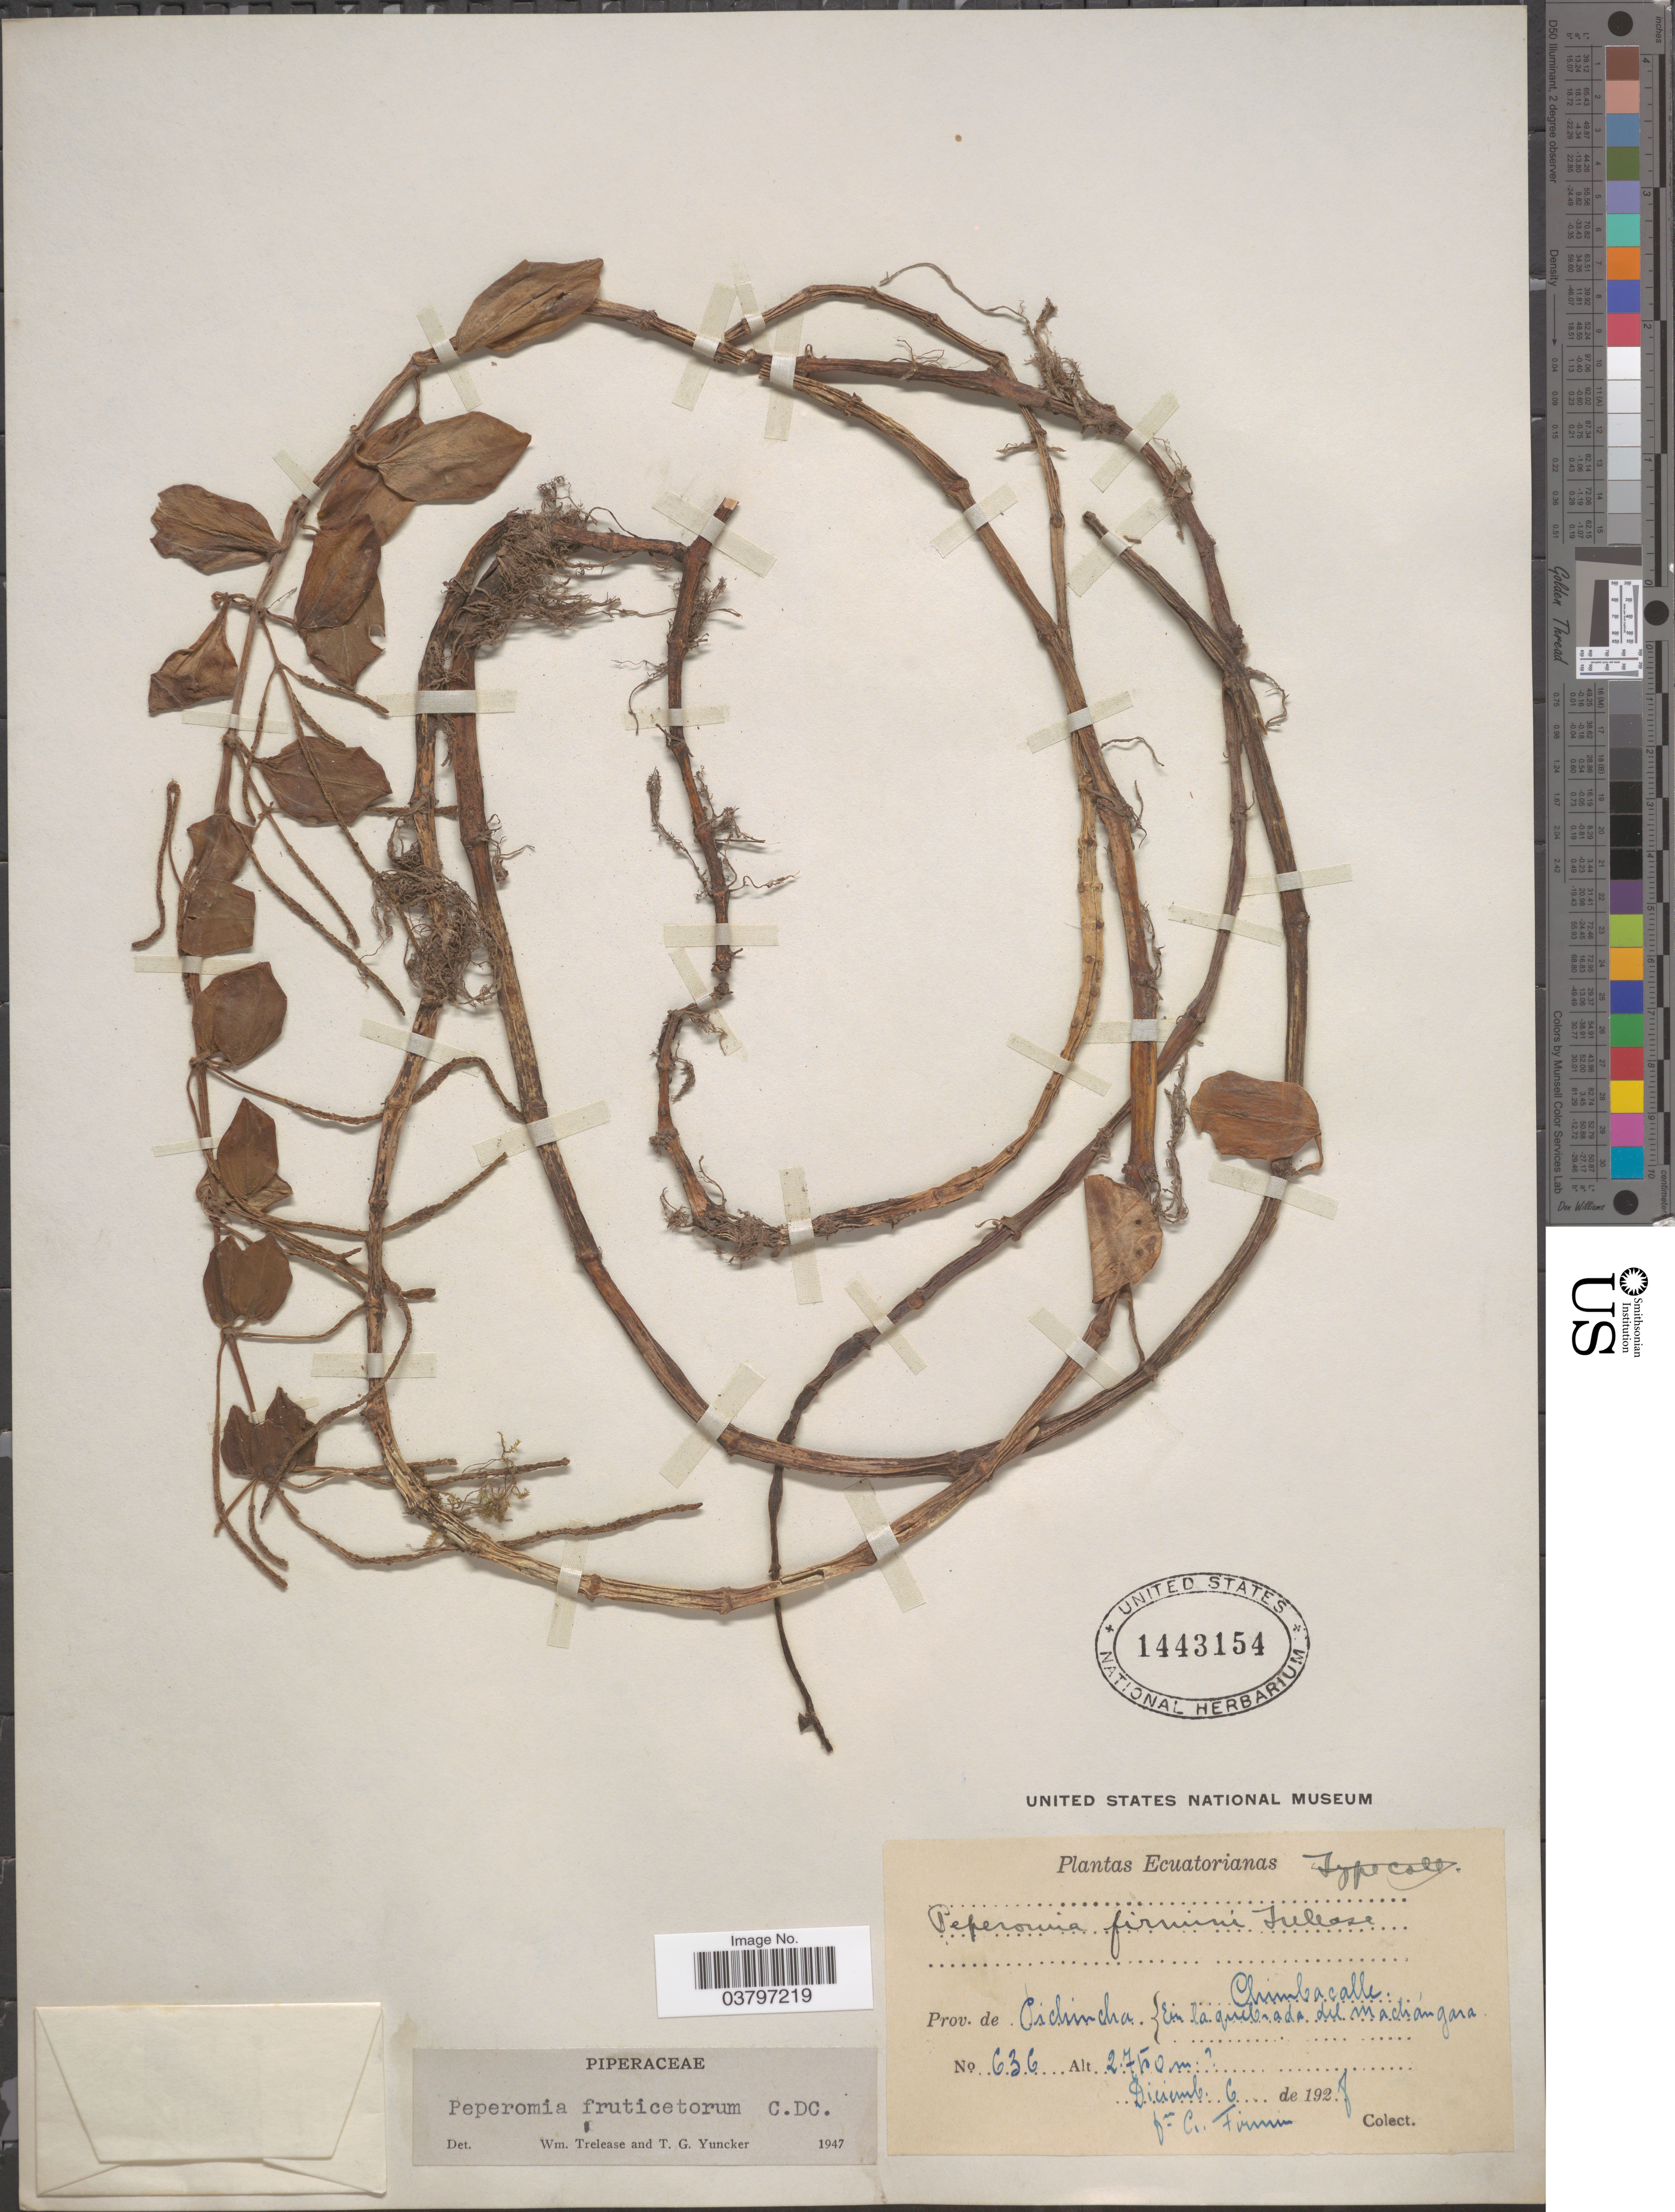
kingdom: Plantae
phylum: Tracheophyta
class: Magnoliopsida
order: Piperales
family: Piperaceae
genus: Peperomia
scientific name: Peperomia fruticetorum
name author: C. DC.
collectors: F. Firmin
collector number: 636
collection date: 1927-12-06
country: Ecuador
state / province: Pichincha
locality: Prov. de Pichincha {Chimbacalle. En la quebrada del Machangara.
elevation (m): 2750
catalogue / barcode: US 1443154